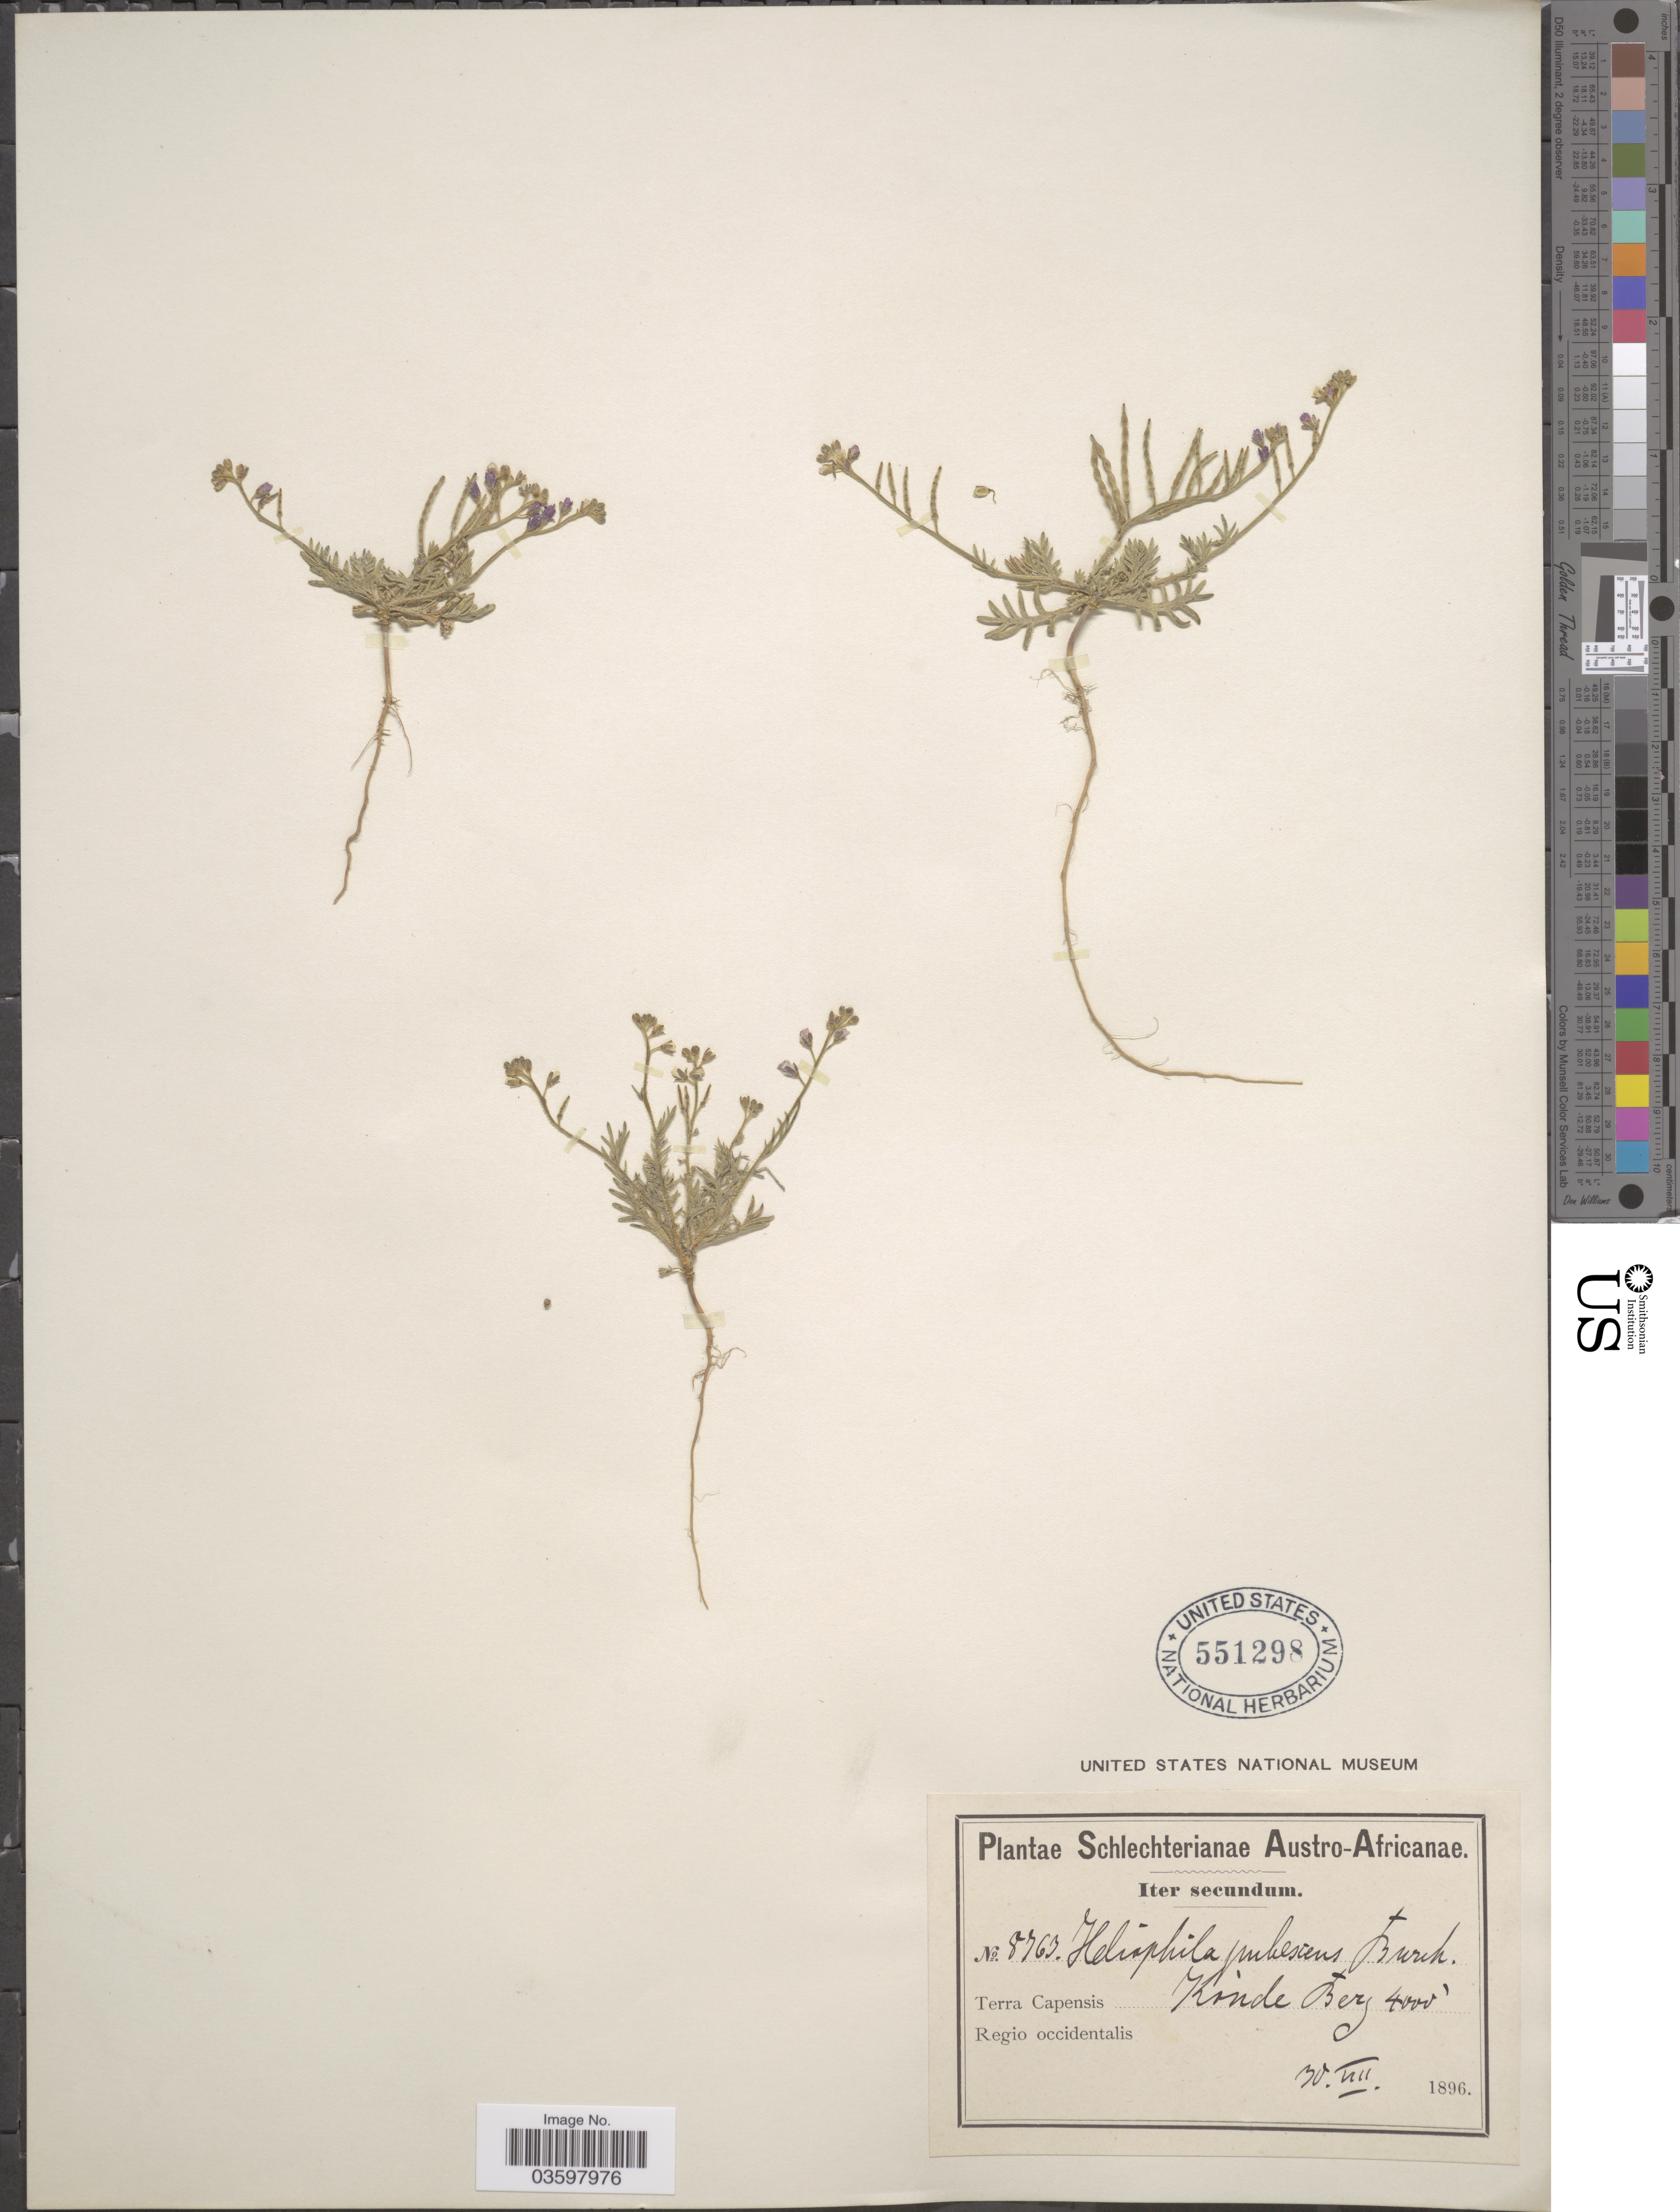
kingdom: Plantae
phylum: Tracheophyta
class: Magnoliopsida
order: Brassicales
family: Brassicaceae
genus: Heliophila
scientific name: Heliophila pubescens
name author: Burch.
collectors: Schlechter, --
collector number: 8763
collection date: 1896-08-30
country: South Africa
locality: Austro-Africanae. Terra Capensis. Regio occidentalis. Koude Berg.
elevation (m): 1219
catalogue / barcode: US 551298